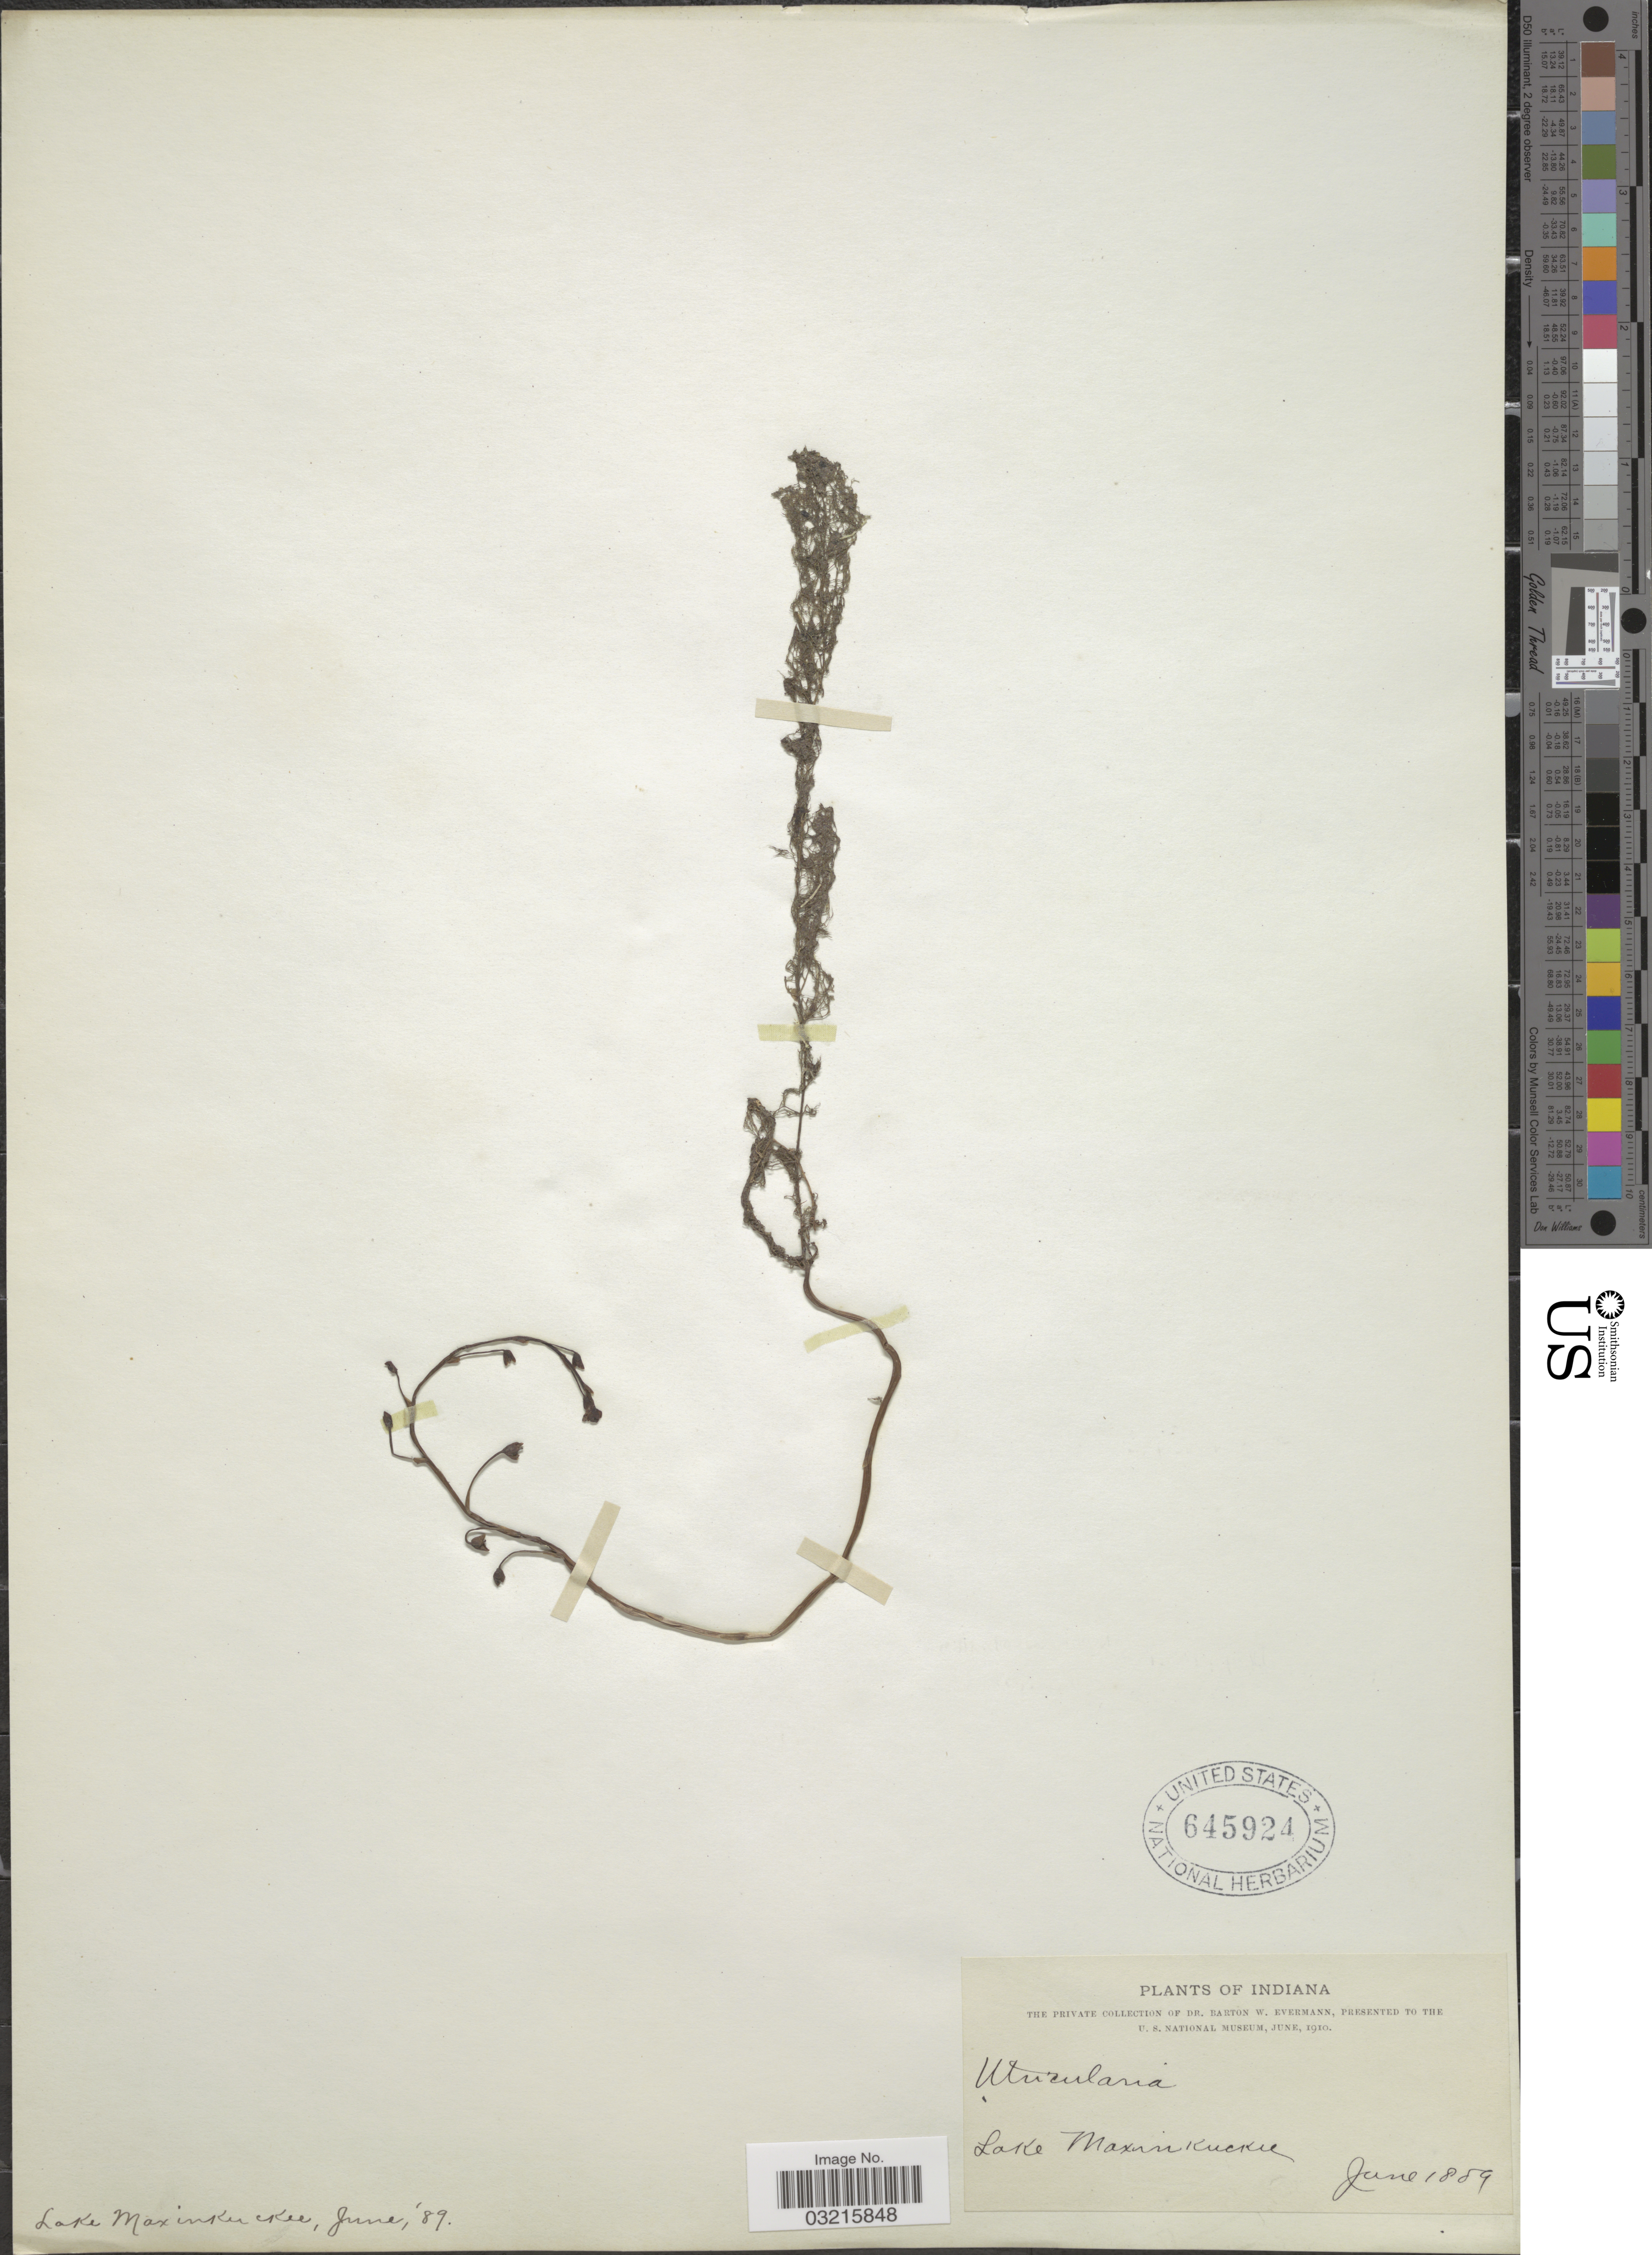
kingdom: Plantae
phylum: Tracheophyta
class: Magnoliopsida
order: Lamiales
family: Lentibulariaceae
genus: Utricularia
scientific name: Utricularia vulgaris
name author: L.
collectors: B. W. Evermann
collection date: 1889-06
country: United States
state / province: Indiana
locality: Lake Maxinkuckee.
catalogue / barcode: US 645924